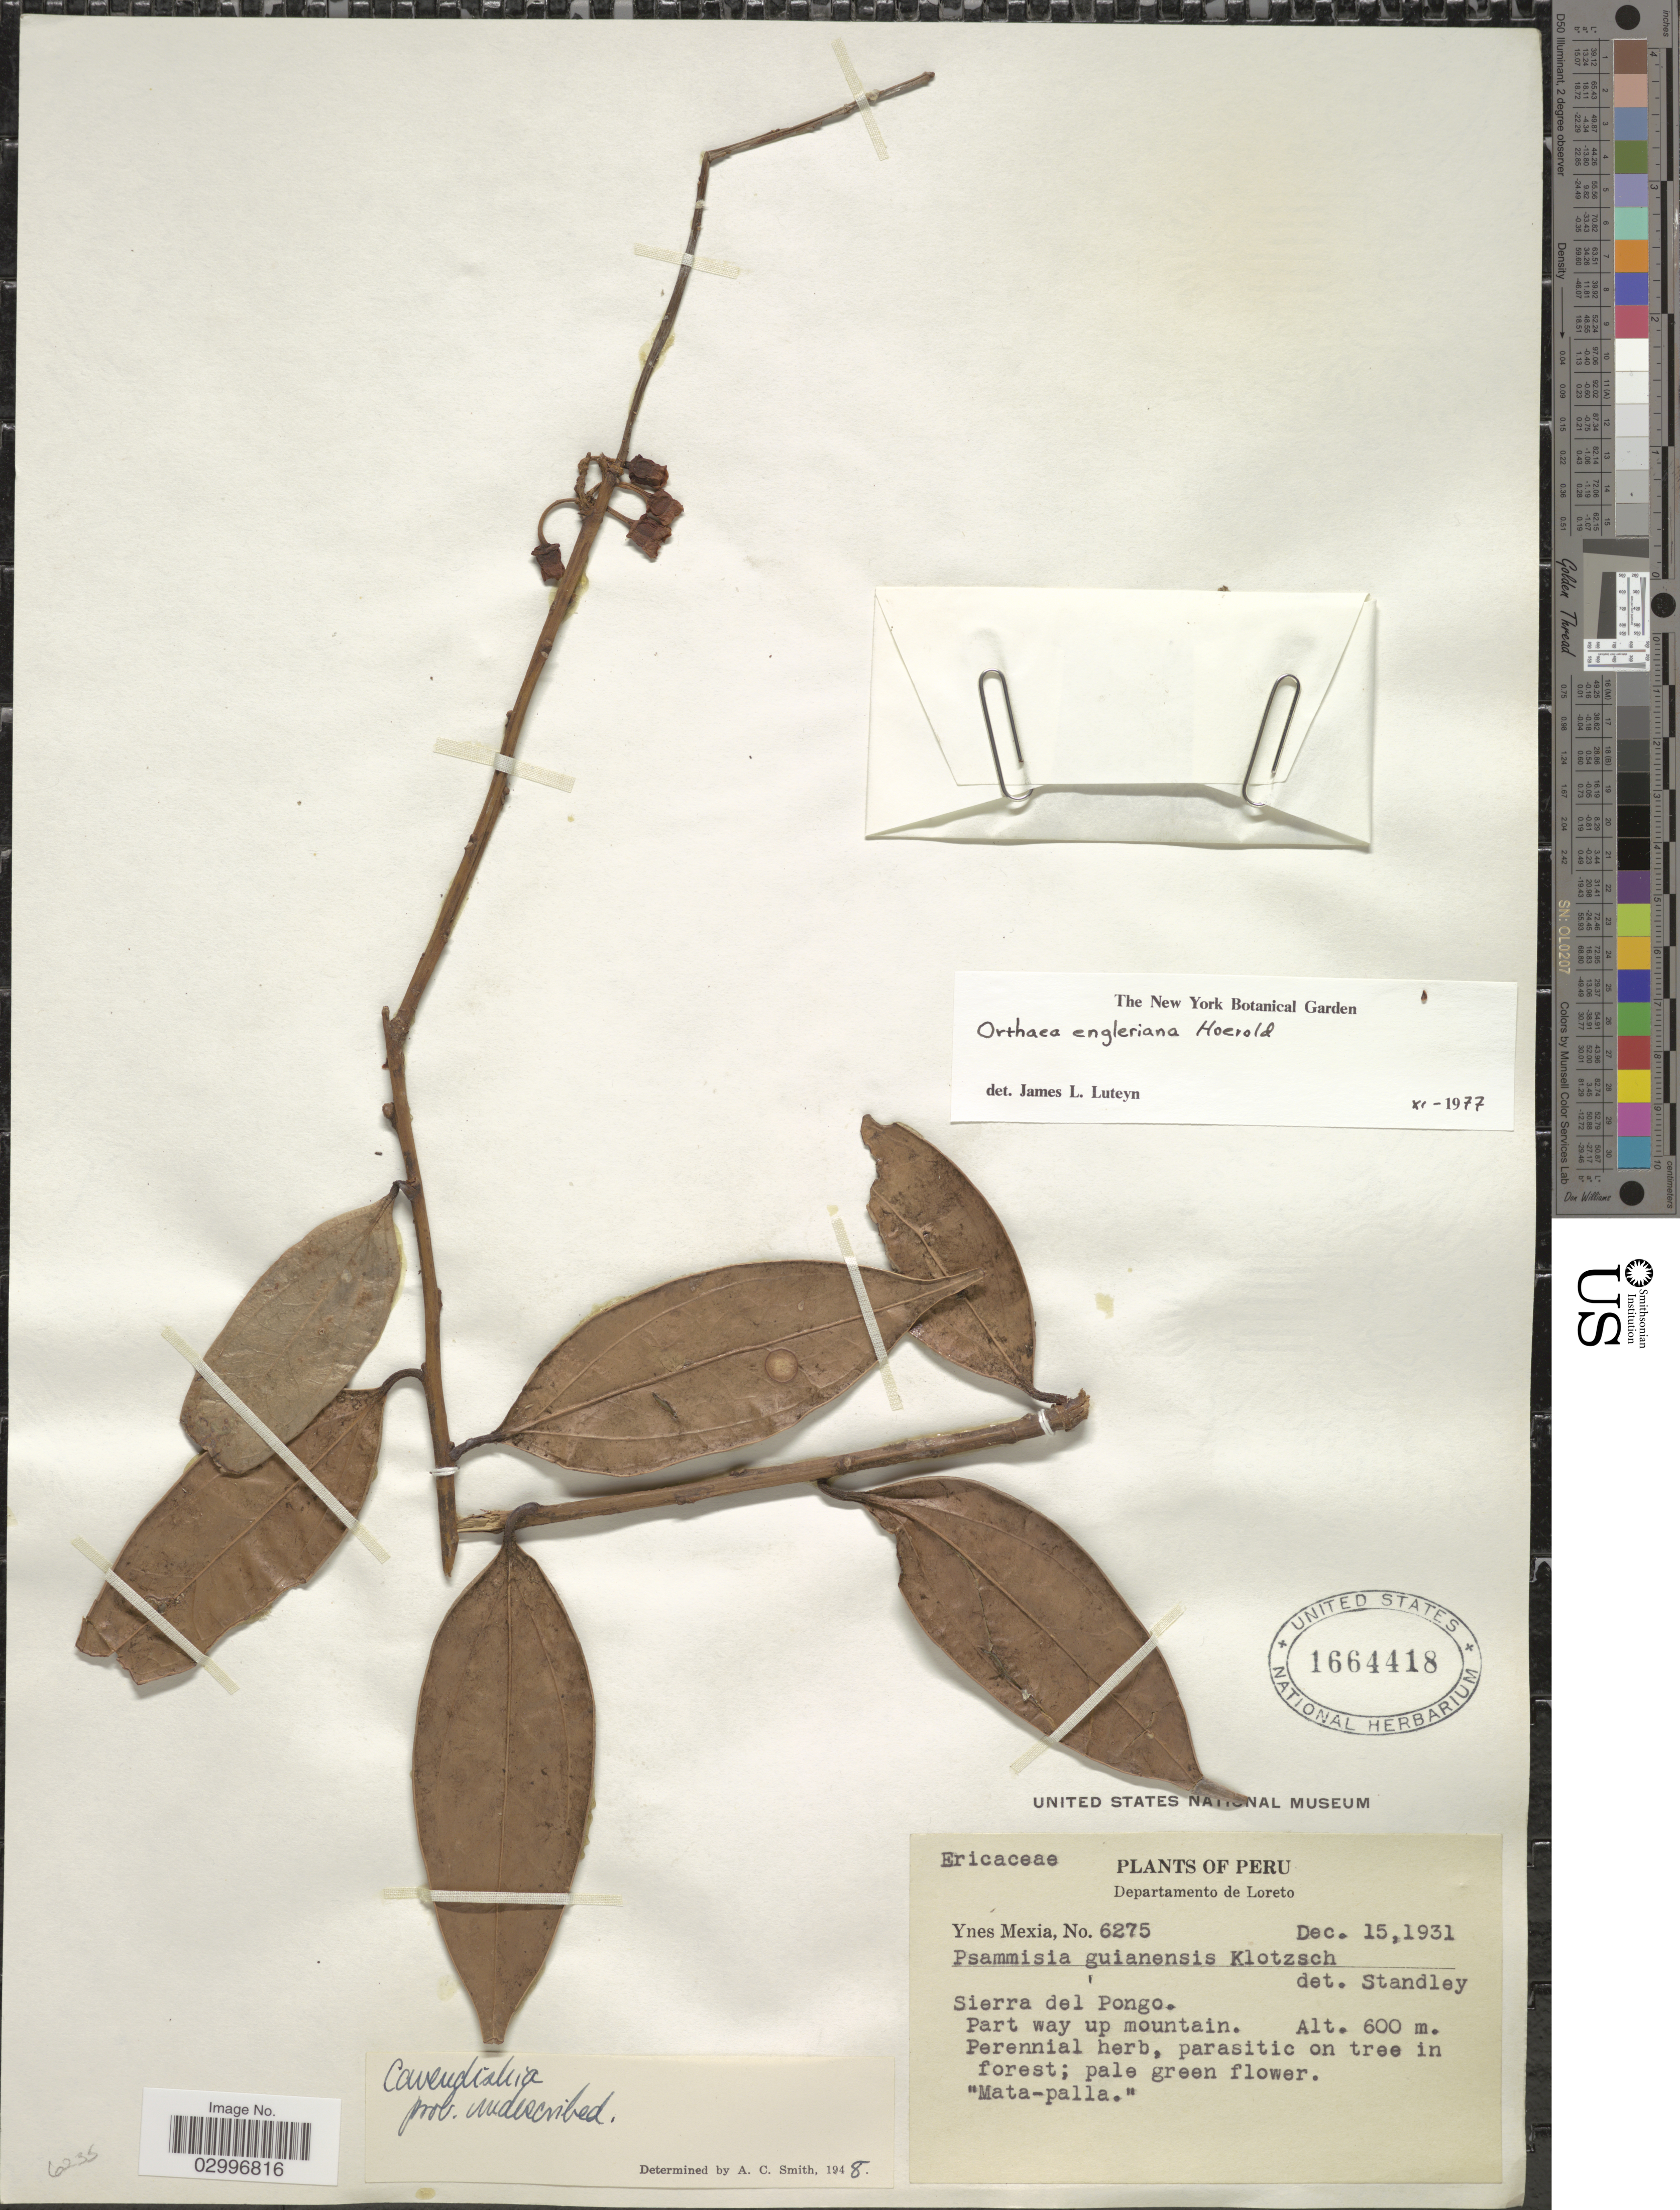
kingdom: Plantae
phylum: Tracheophyta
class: Magnoliopsida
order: Ericales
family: Ericaceae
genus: Thibaudia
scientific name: Thibaudia engleriana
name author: Hoerold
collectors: Y. Mexia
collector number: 6275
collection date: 1931-12-15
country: Peru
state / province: Loreto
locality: Departamento de Loreto. Sierra del Pongo. Part way up mountain.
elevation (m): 600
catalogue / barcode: US 1664418